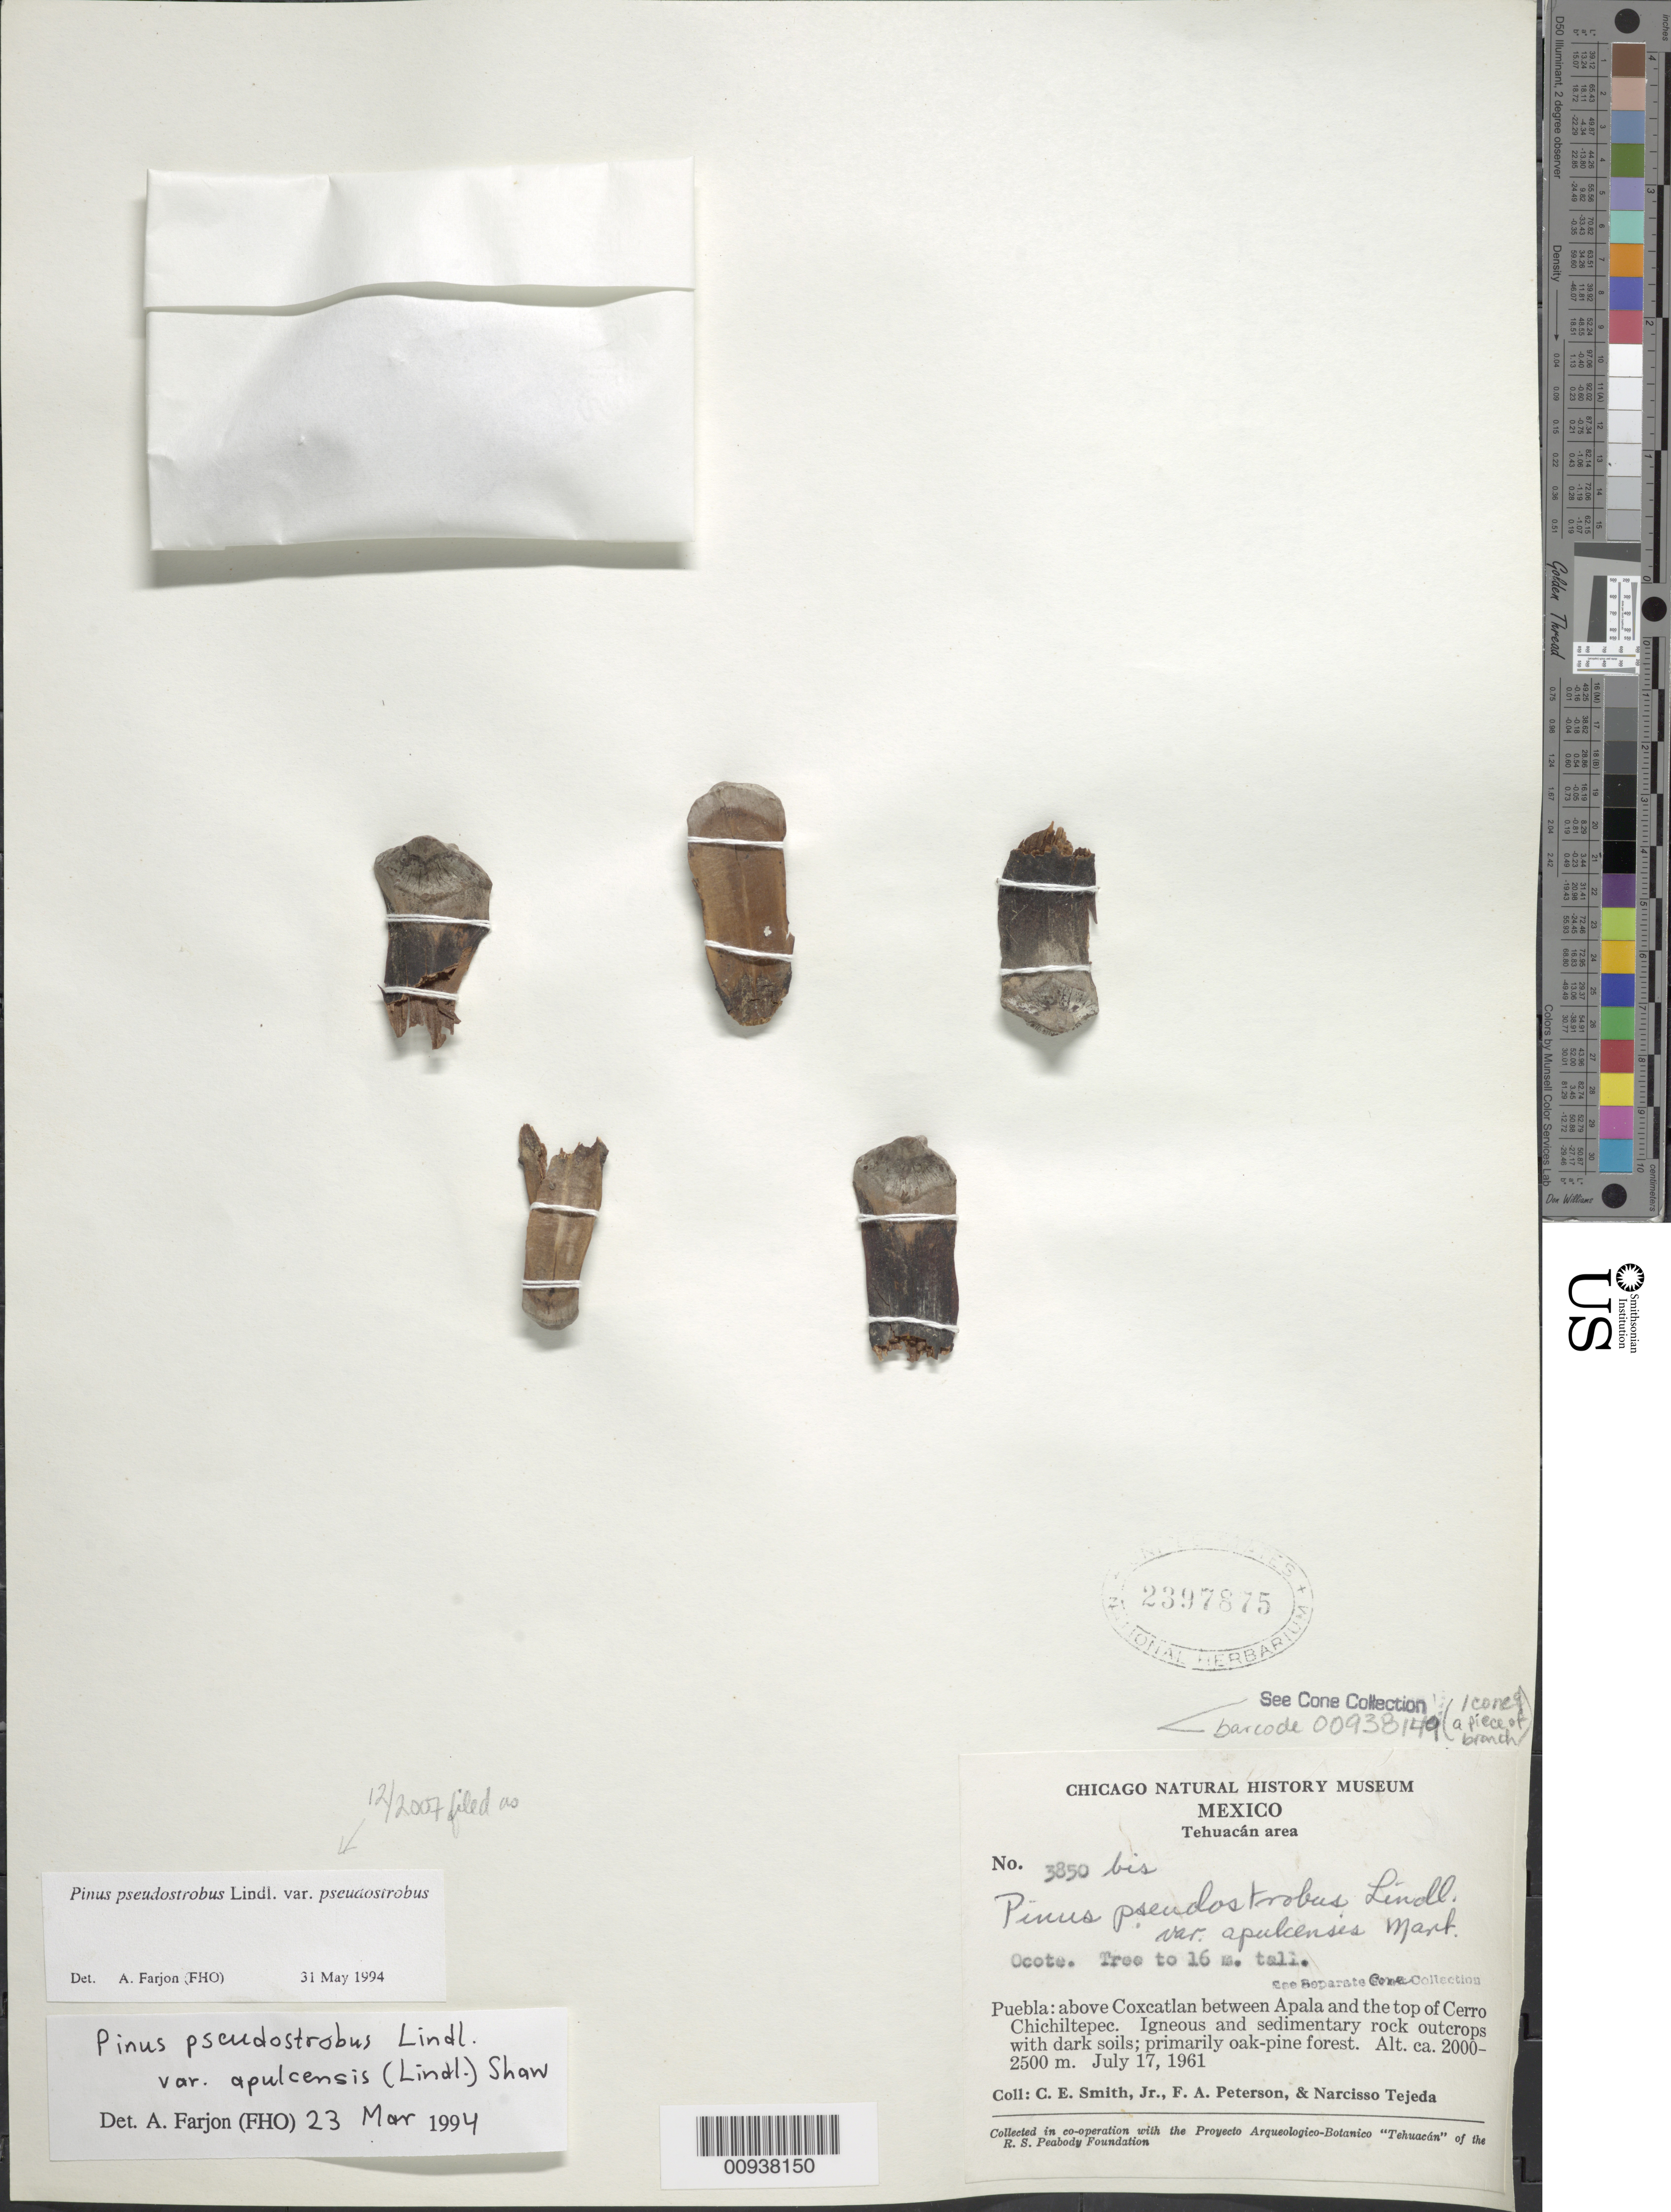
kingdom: Plantae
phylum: Tracheophyta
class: Pinopsida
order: Pinales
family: Pinaceae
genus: Pinus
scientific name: Pinus pseudostrobus var. pseudostrobus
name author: Lindl.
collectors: C. E. Smith Jr., F. A. Peterson & N. Tejeda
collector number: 3850 bis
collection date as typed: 17 Jul 1961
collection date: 1961-07-17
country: Mexico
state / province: Puebla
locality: Above Coxcatlan between Apala and the top of Cerro Chichiltepec.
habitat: Igneous and sedimentary rock outcrops with dark soils; primarily oak-pine forest.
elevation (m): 2500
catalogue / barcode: US 2397875